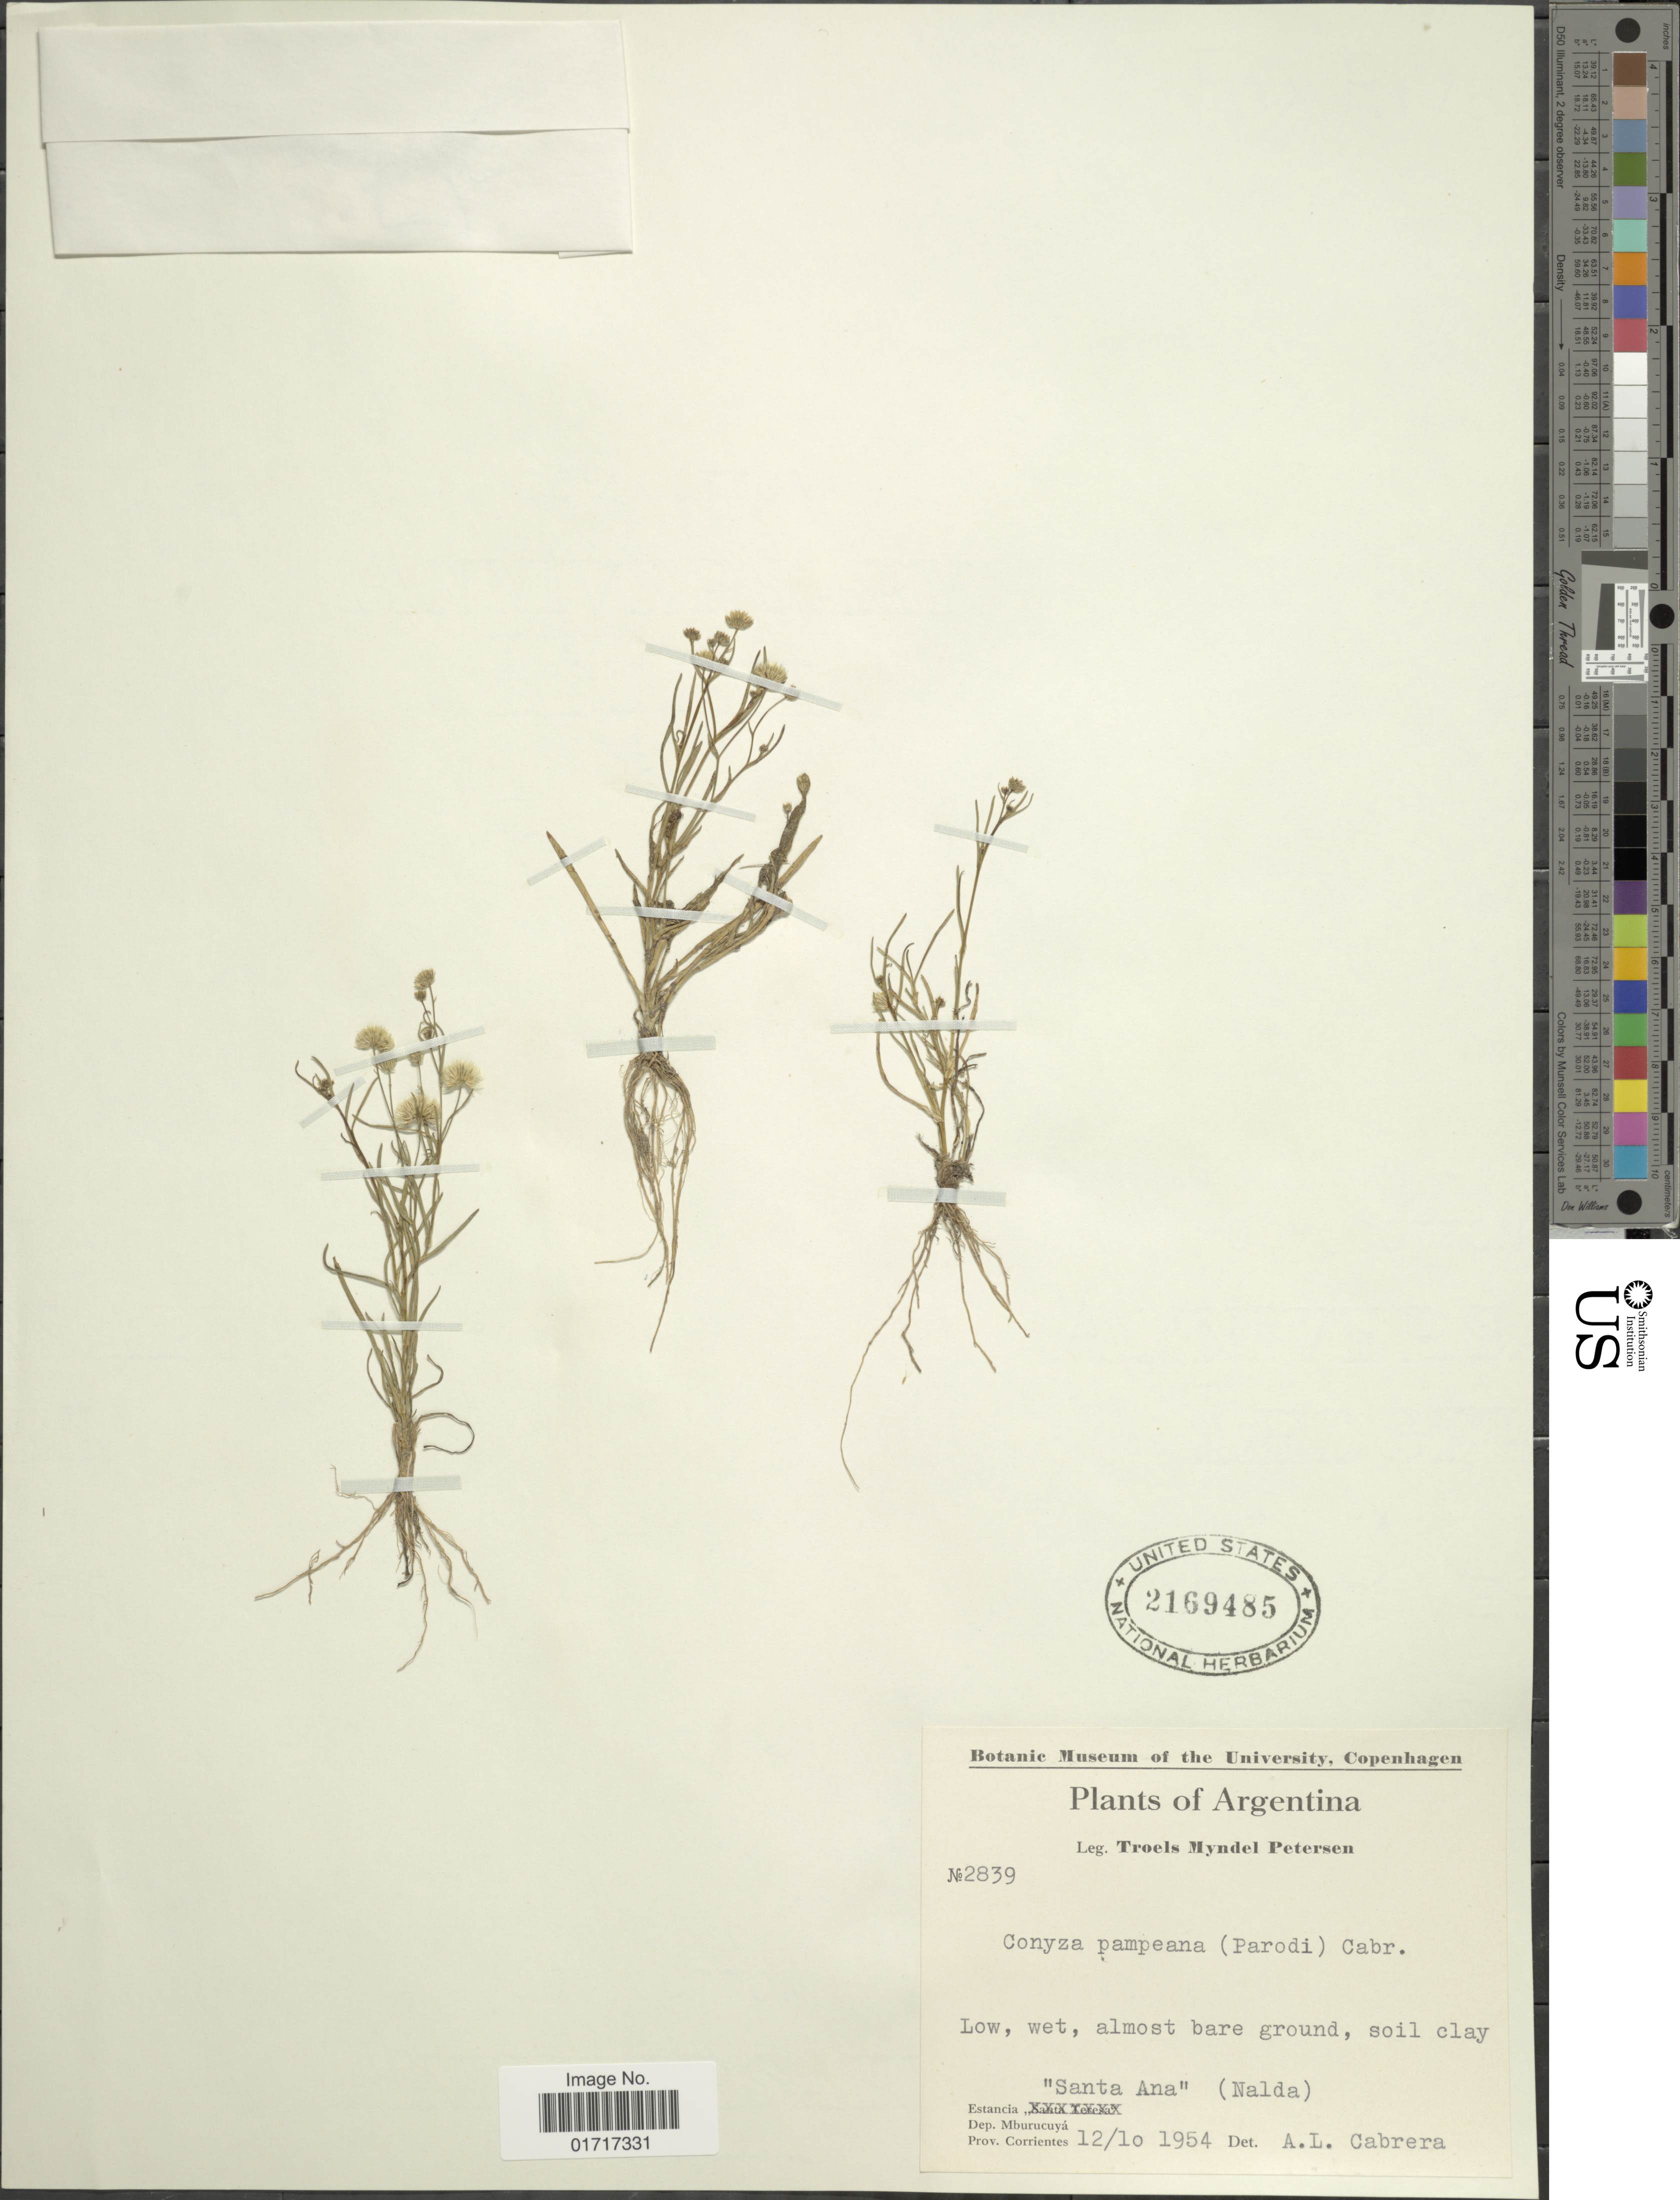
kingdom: Plantae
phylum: Tracheophyta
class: Magnoliopsida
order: Asterales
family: Asteraceae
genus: Conyza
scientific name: Conyza pampeana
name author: (Parodi) Cabrera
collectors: T. Pederson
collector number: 2839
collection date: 1954-10-12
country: Argentina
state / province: Corrientes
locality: Estancia Santa Ana (Nalda) , Dep. Mburucuya, Prov. Corrientes.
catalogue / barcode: US 2169485